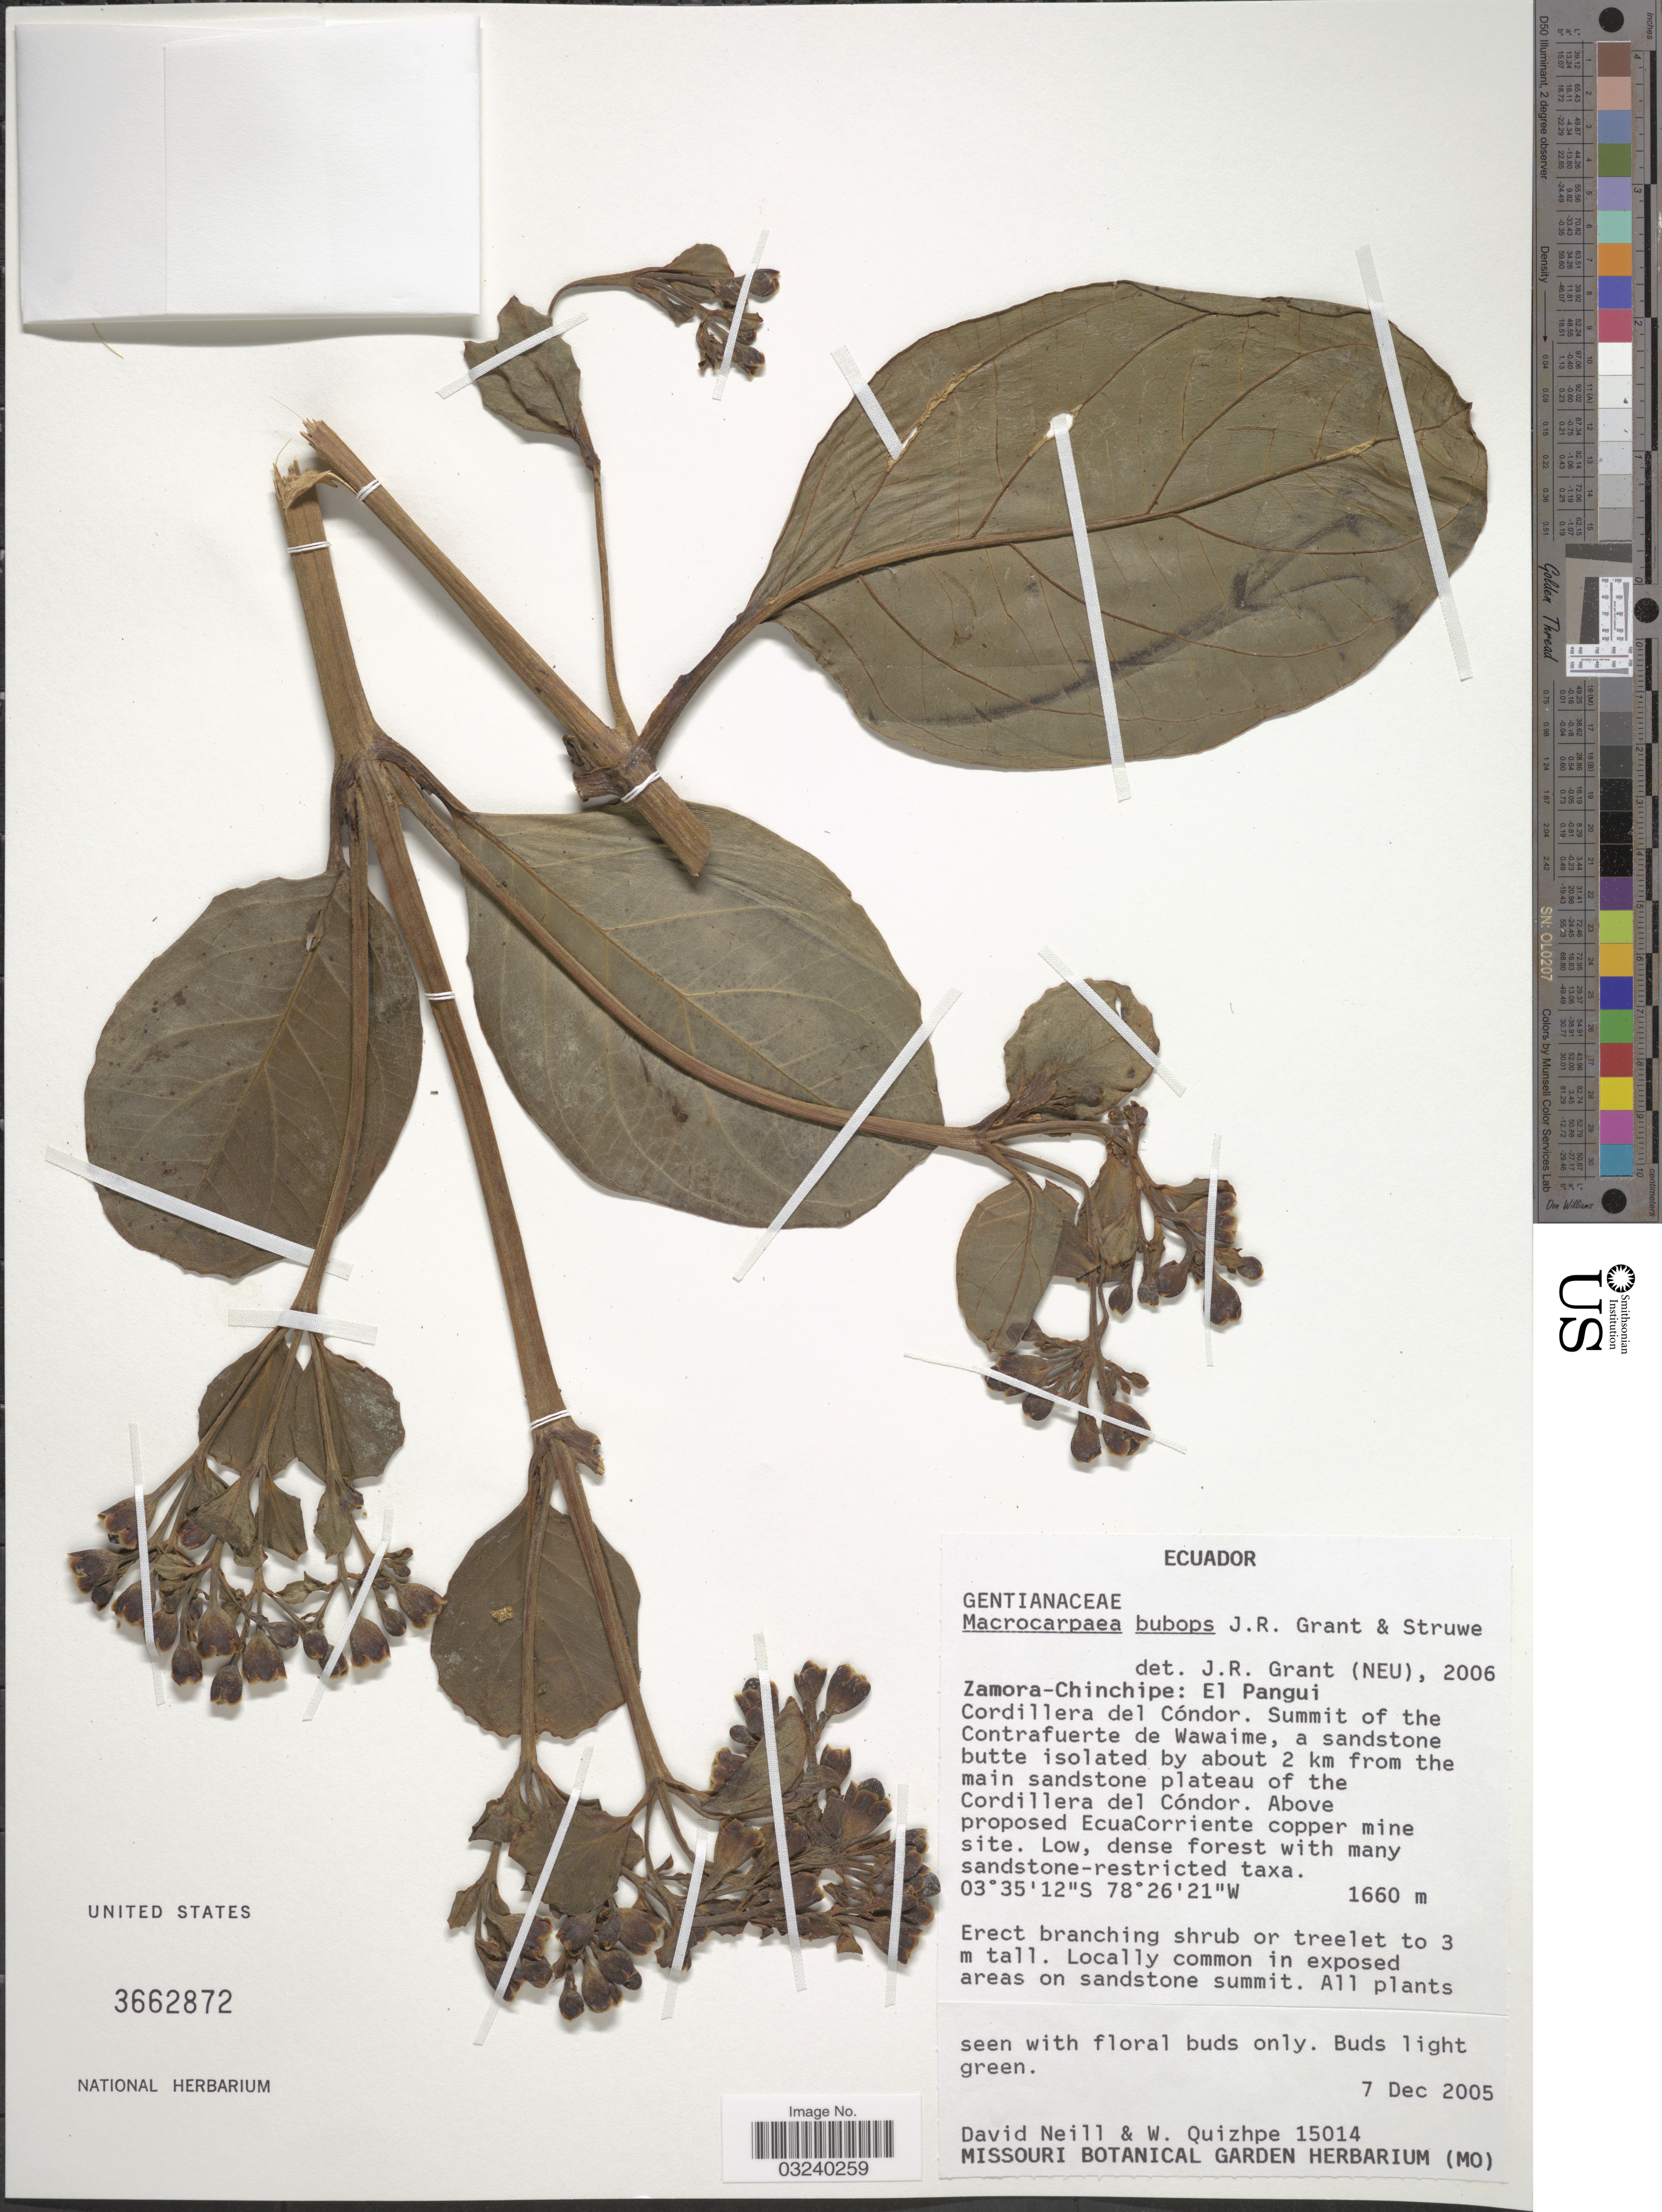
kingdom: Plantae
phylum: Tracheophyta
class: Magnoliopsida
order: Gentianales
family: Gentianaceae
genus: Macrocarpaea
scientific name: Macrocarpaea bubops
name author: J.R. Grant & Struwe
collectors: D. Neill & W. Quizhpe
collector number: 15014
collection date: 2005-12-07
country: Ecuador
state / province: Zamora-Chinchipe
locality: El Pangui, Cordillera del Cóndor. Summit of the Contrafuerte de Wawaime, a sandstone butte isolated by about 2 km from the main sandstone plateau of the Cordillera del Cóndor. Above proposed EcuaCorriente copper mine site.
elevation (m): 1660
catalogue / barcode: US 3662872